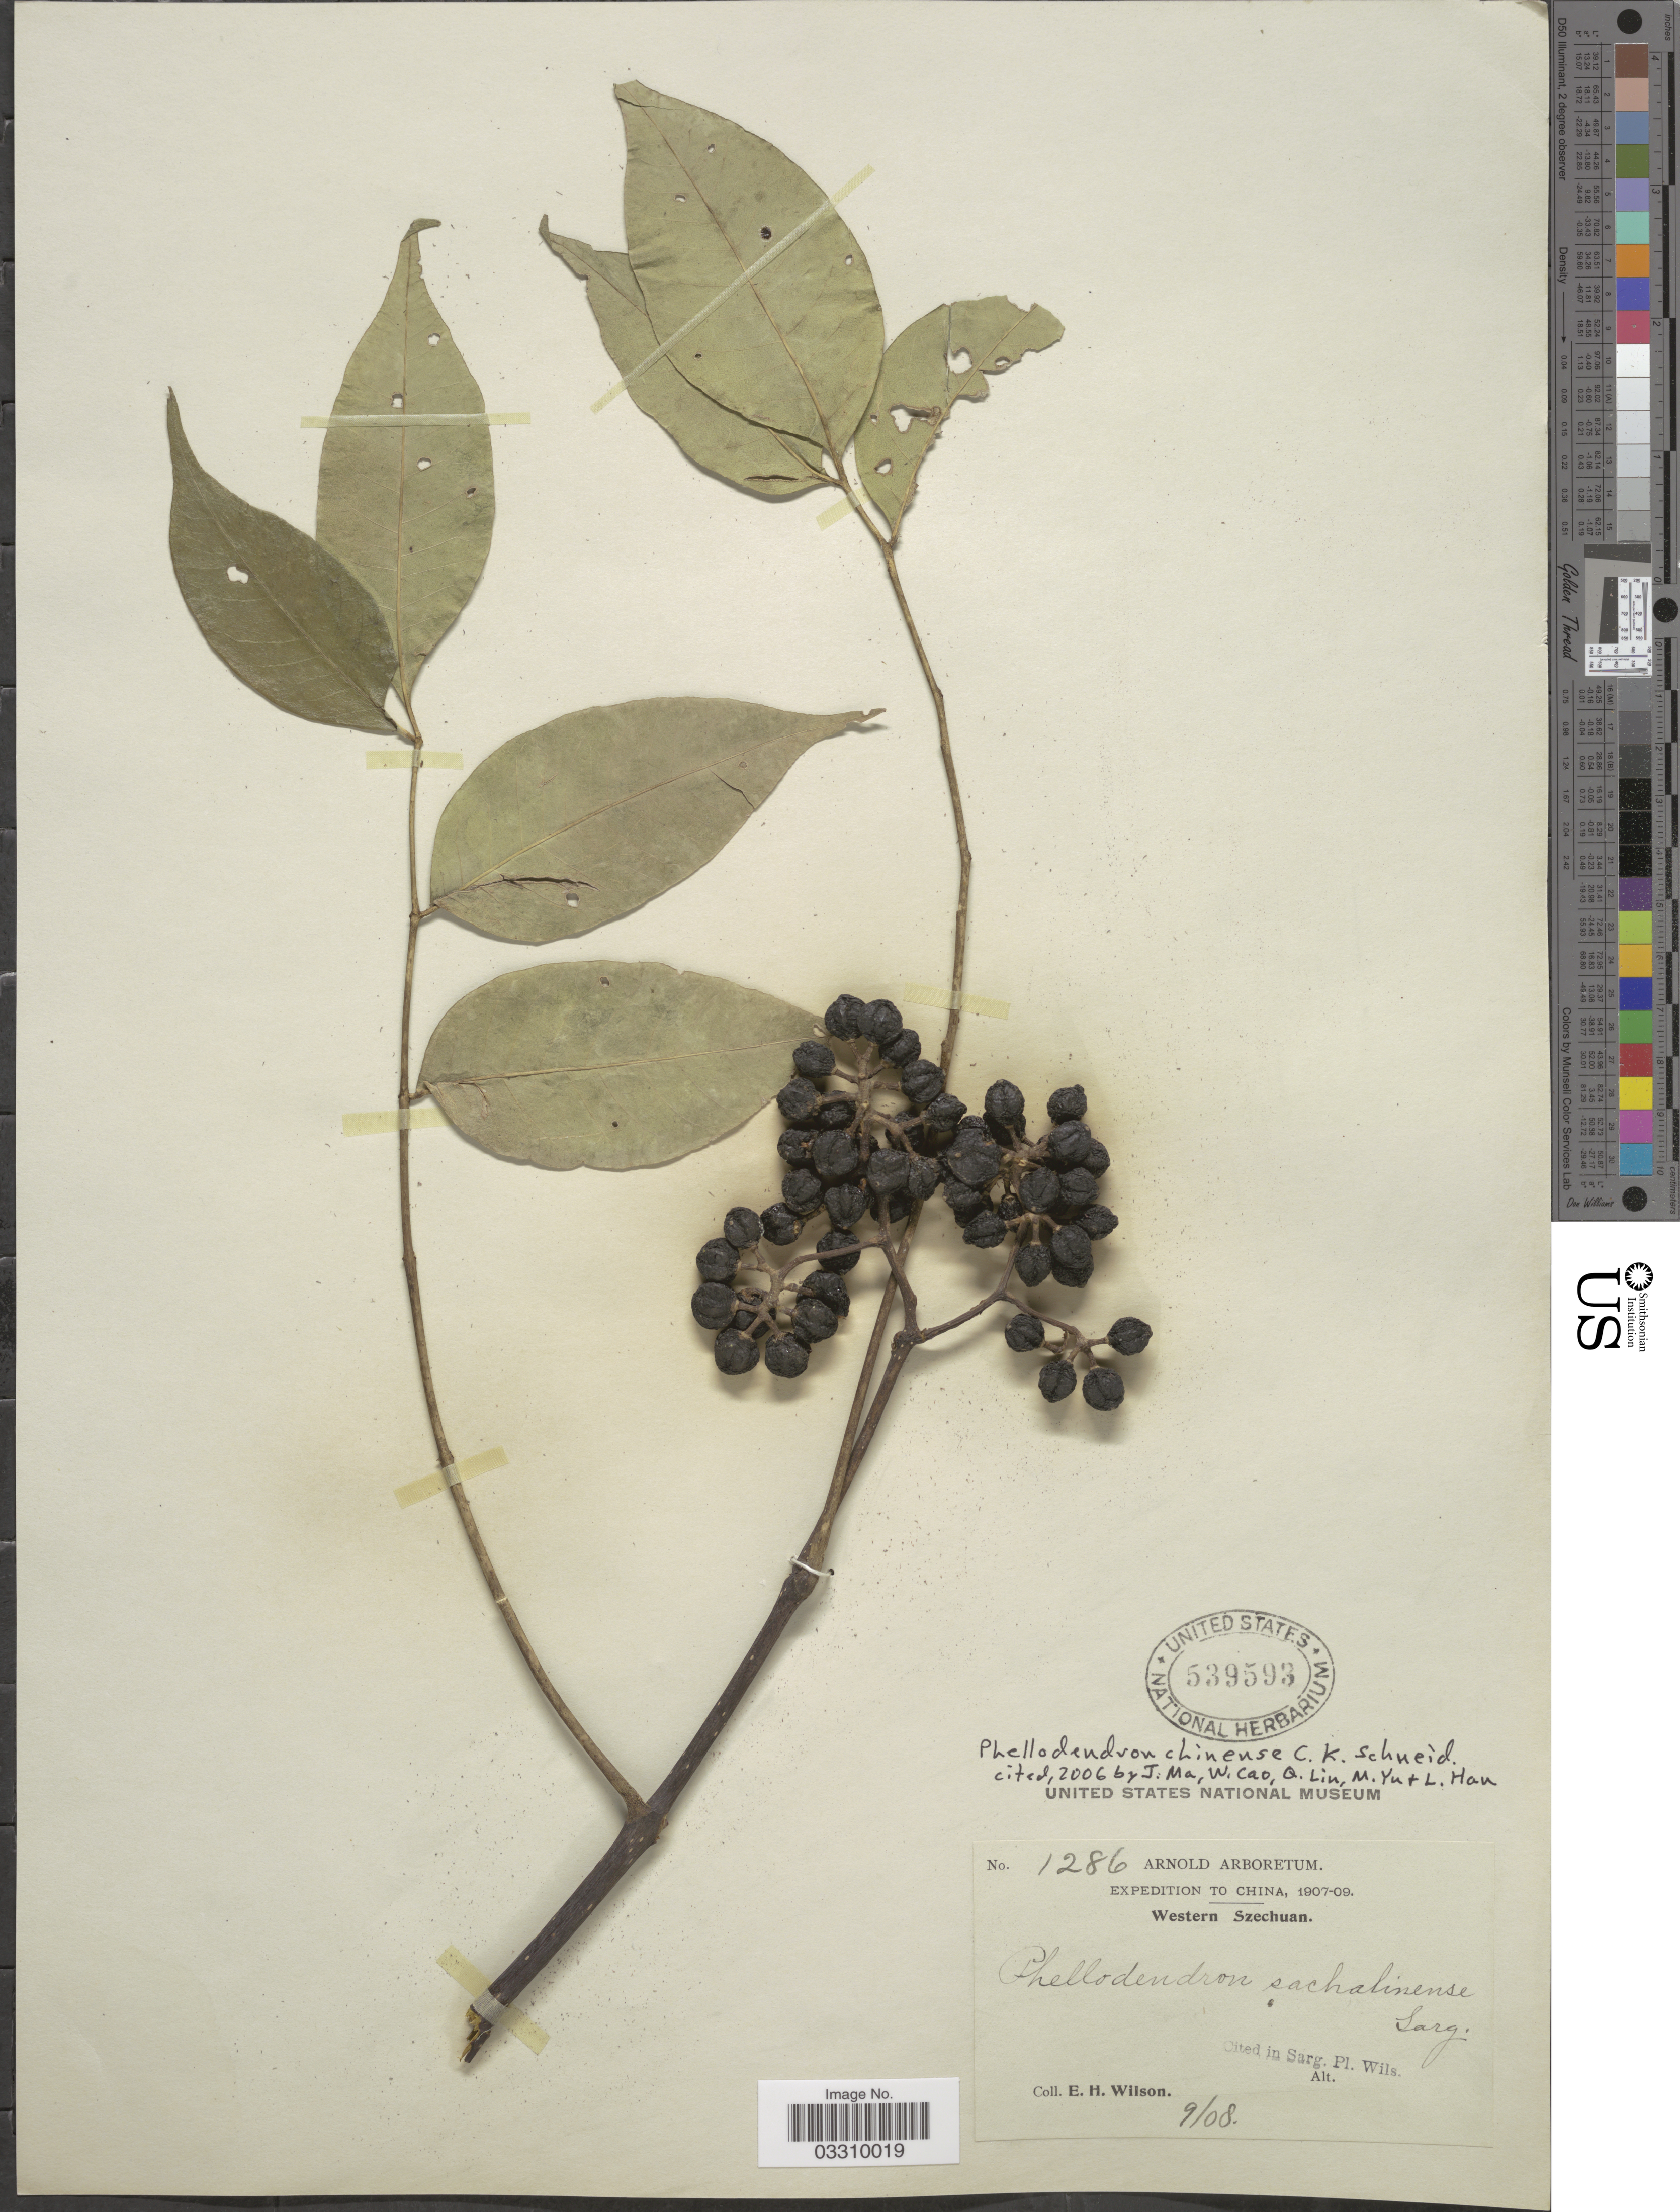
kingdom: Plantae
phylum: Tracheophyta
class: Magnoliopsida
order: Sapindales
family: Rutaceae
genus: Phellodendron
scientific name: Phellodendron chinense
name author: C.K. Schneid.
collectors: E. Wilson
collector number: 1286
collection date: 1908-09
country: China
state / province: Sichuan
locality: Western Szechuan.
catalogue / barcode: US 539593